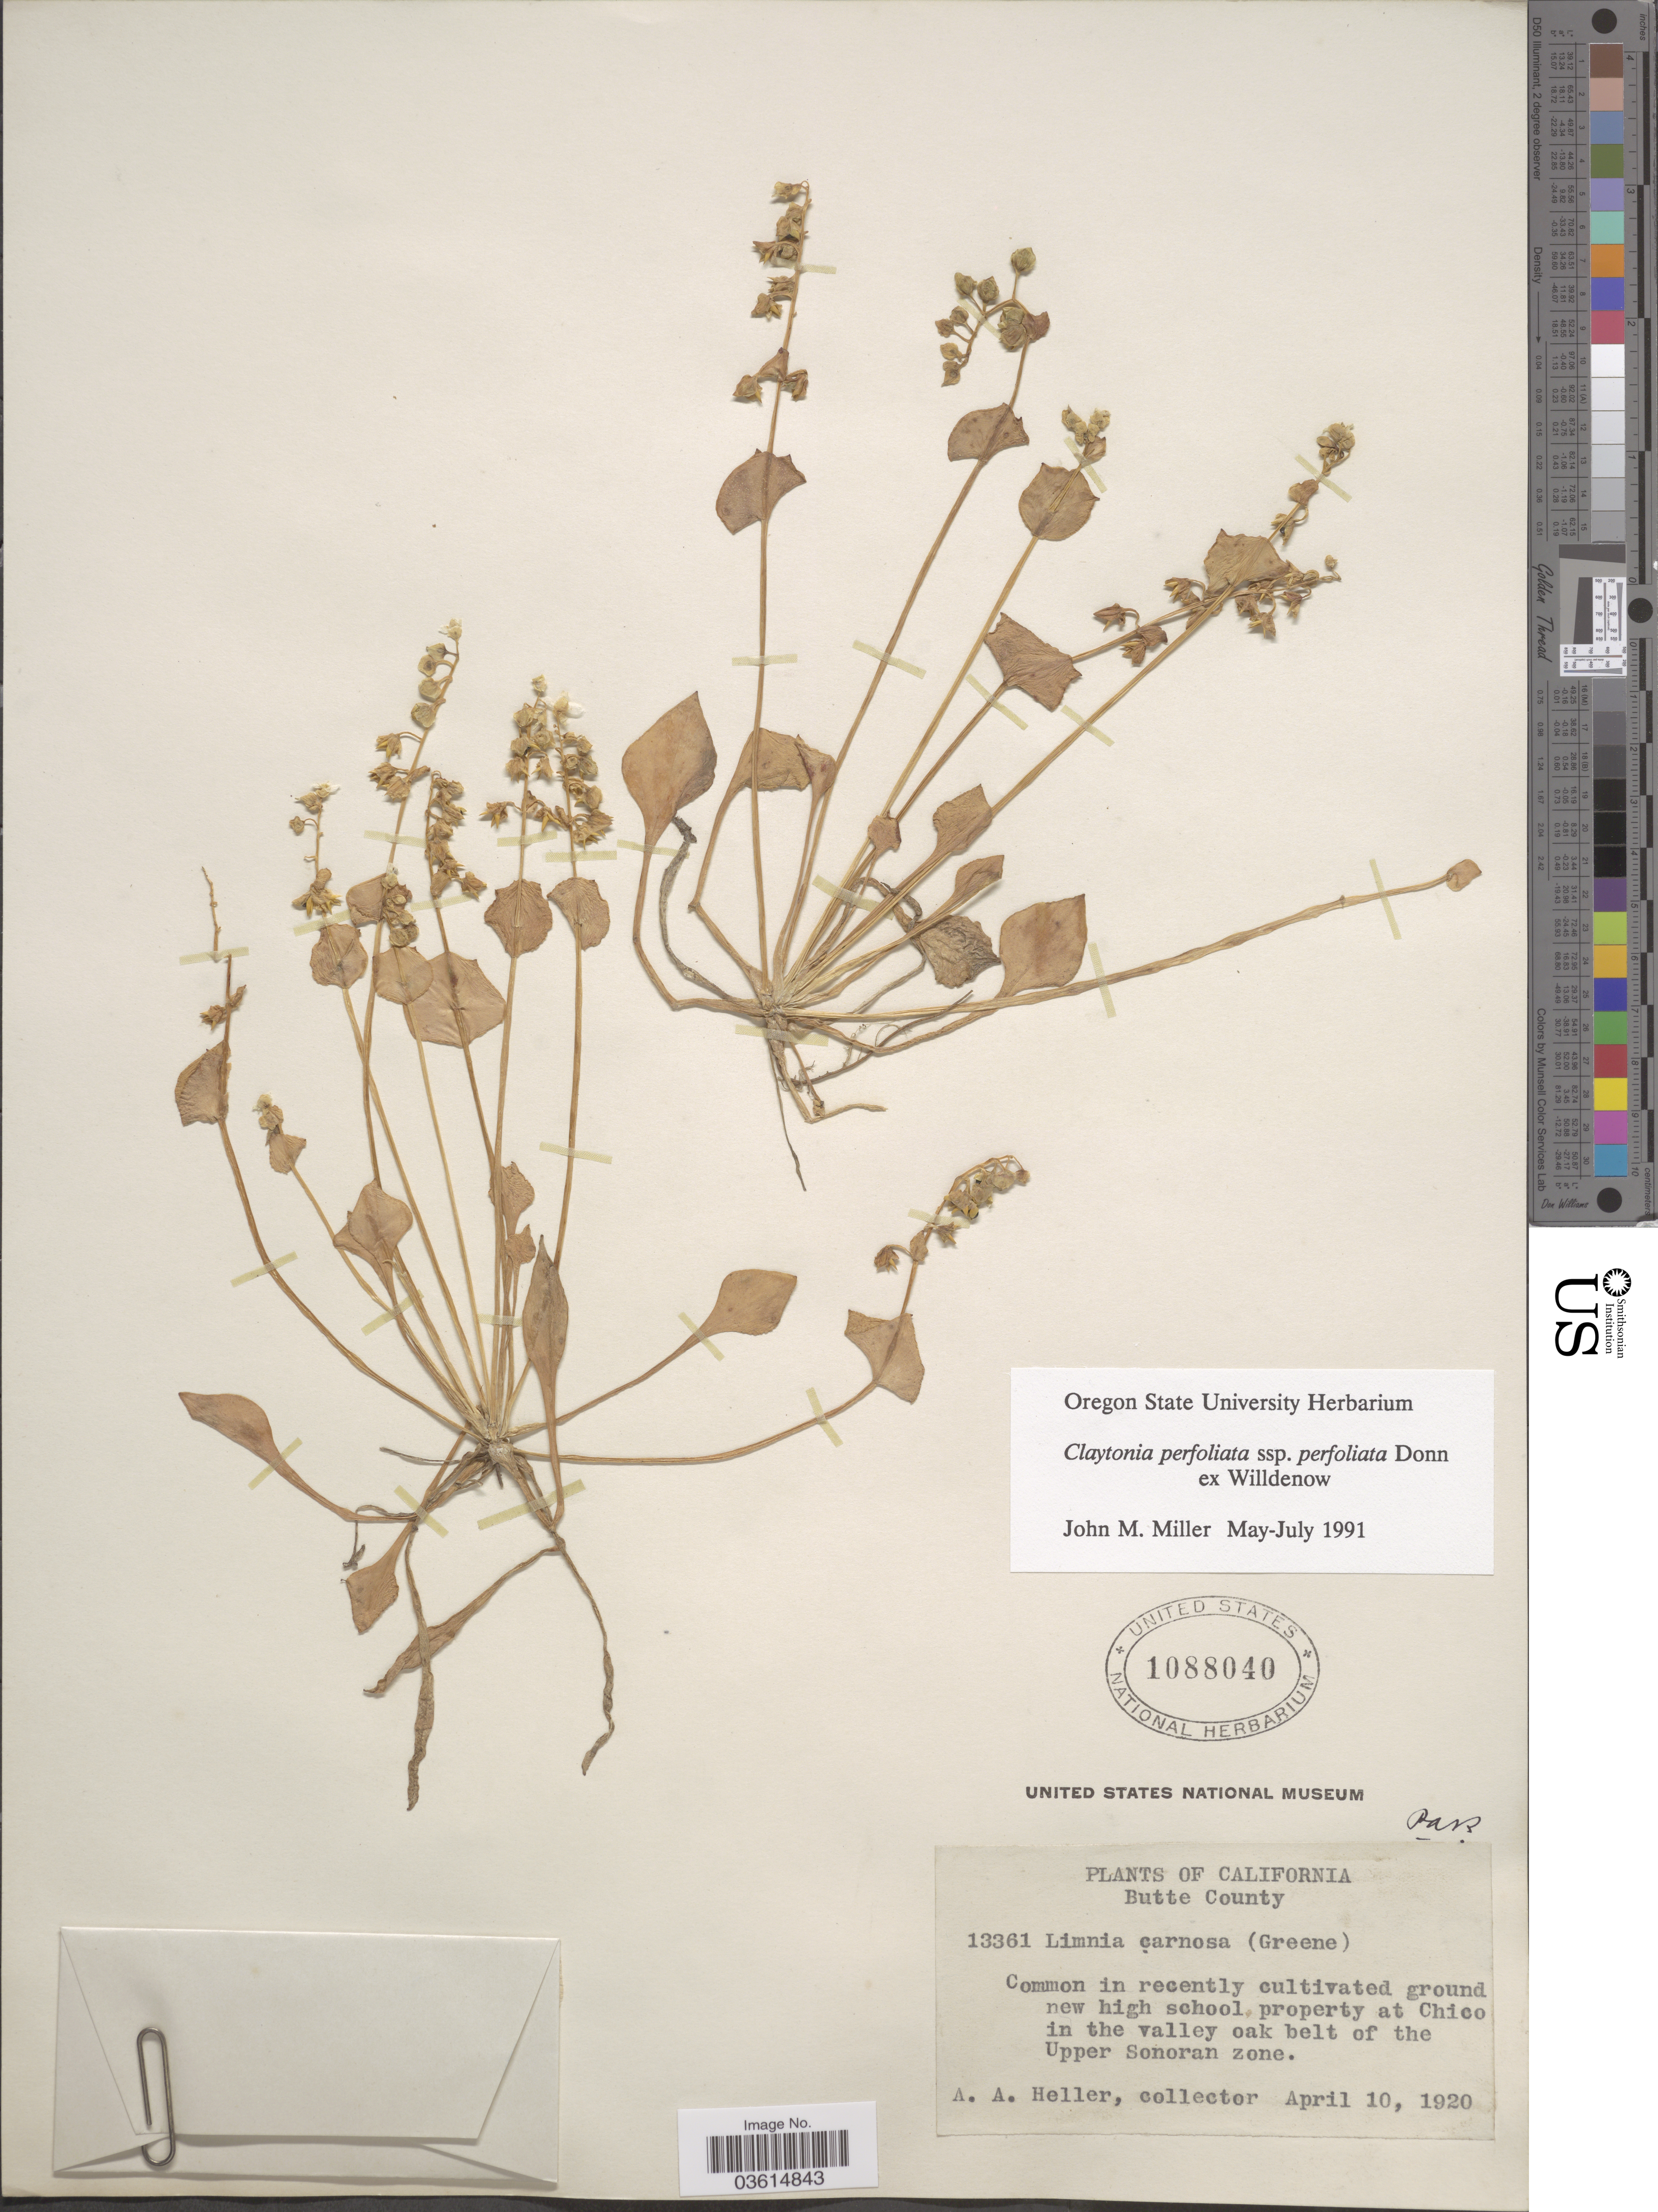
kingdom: Plantae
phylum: Tracheophyta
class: Magnoliopsida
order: Caryophyllales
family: Montiaceae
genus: Claytonia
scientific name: Claytonia perfoliata subsp. perfoliata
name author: Donn ex Willd.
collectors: A. A. Heller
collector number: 13361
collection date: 1920-04-10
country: United States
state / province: California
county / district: Butte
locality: Butte County. Property at Chico in the valley oak belt of the Upper Sonoran zone.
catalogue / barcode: US 1088040